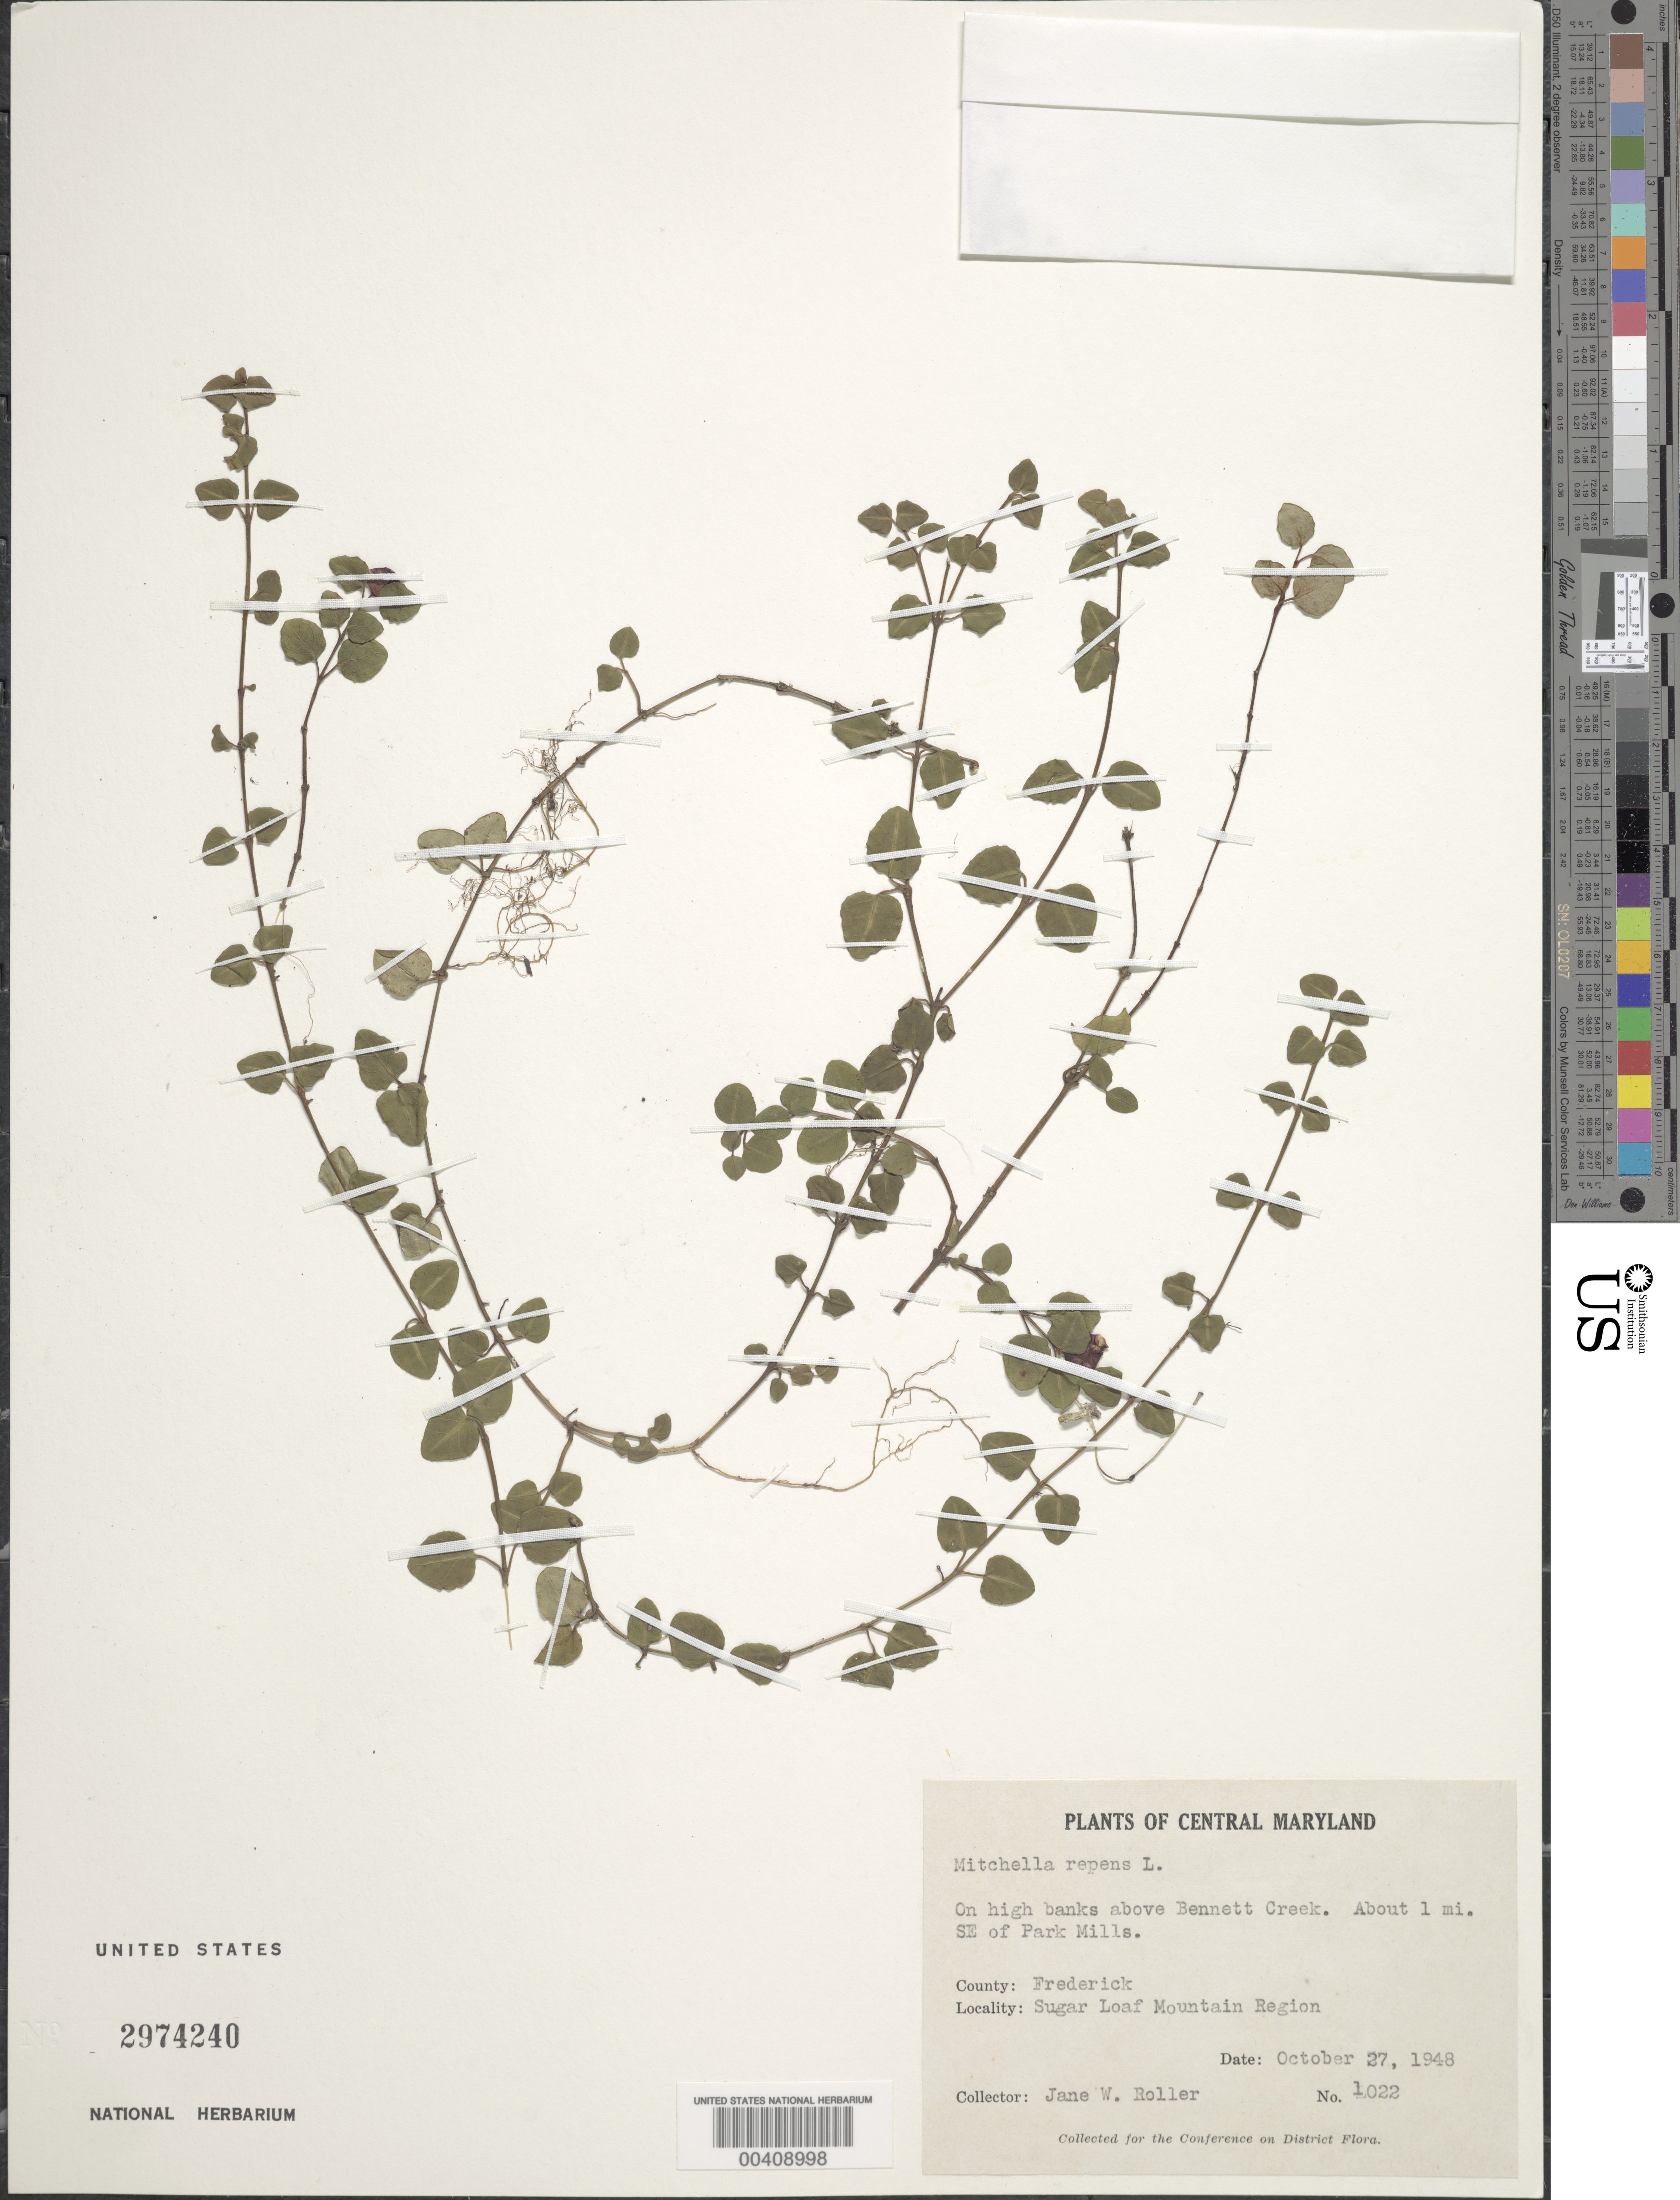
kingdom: Plantae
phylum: Tracheophyta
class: Magnoliopsida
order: Gentianales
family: Rubiaceae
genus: Mitchella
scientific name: Mitchella repens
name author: L.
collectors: J. W. Roller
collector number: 1022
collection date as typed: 27 Oct 1948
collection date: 1948-10-27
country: United States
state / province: Maryland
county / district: Frederick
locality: Sugar Loaf Mt. Region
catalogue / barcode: US 2974240